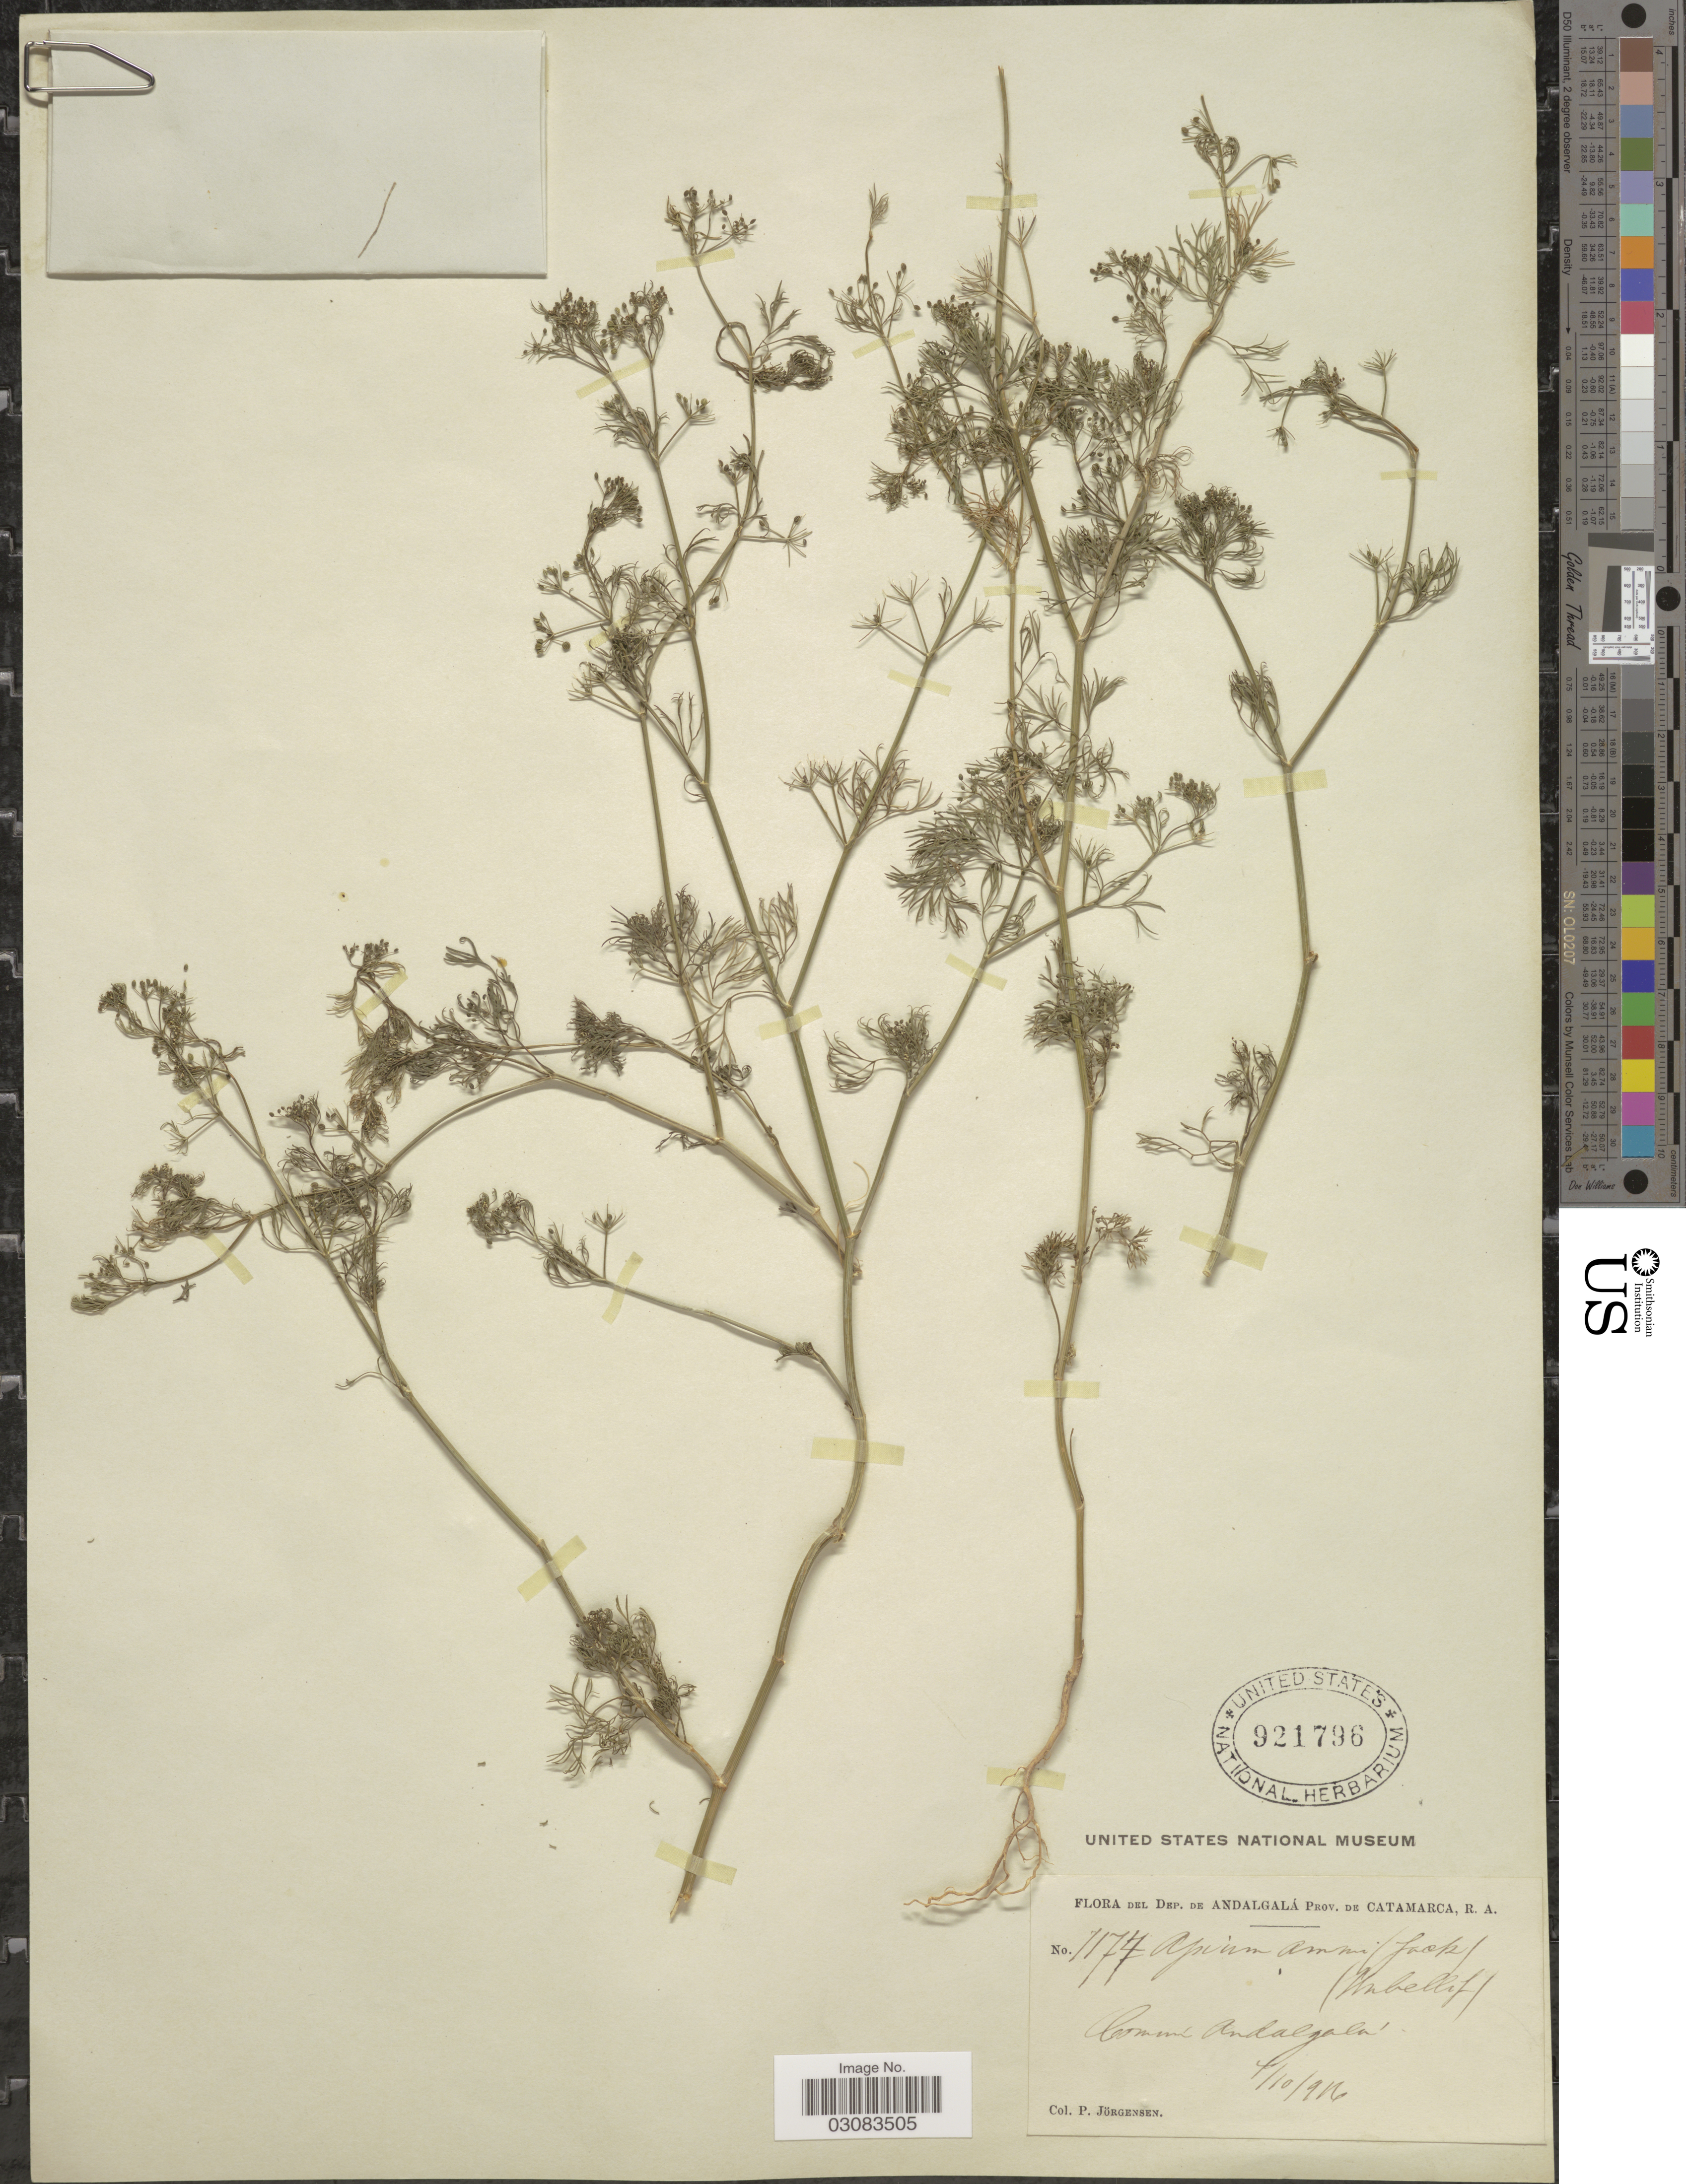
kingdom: Plantae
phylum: Tracheophyta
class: Magnoliopsida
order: Apiales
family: Apiaceae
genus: Cyclospermum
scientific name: Cyclospermum leptophyllum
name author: (Pers.) Sprague ex Britton & P. Wilson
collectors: P. Jörgensen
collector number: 1174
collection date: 1916-10-07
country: Argentina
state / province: Catamarca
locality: Dep. de Andalgalá, Prov. de Catamarca, R.A. Comme Andalgalá.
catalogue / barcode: US 921796